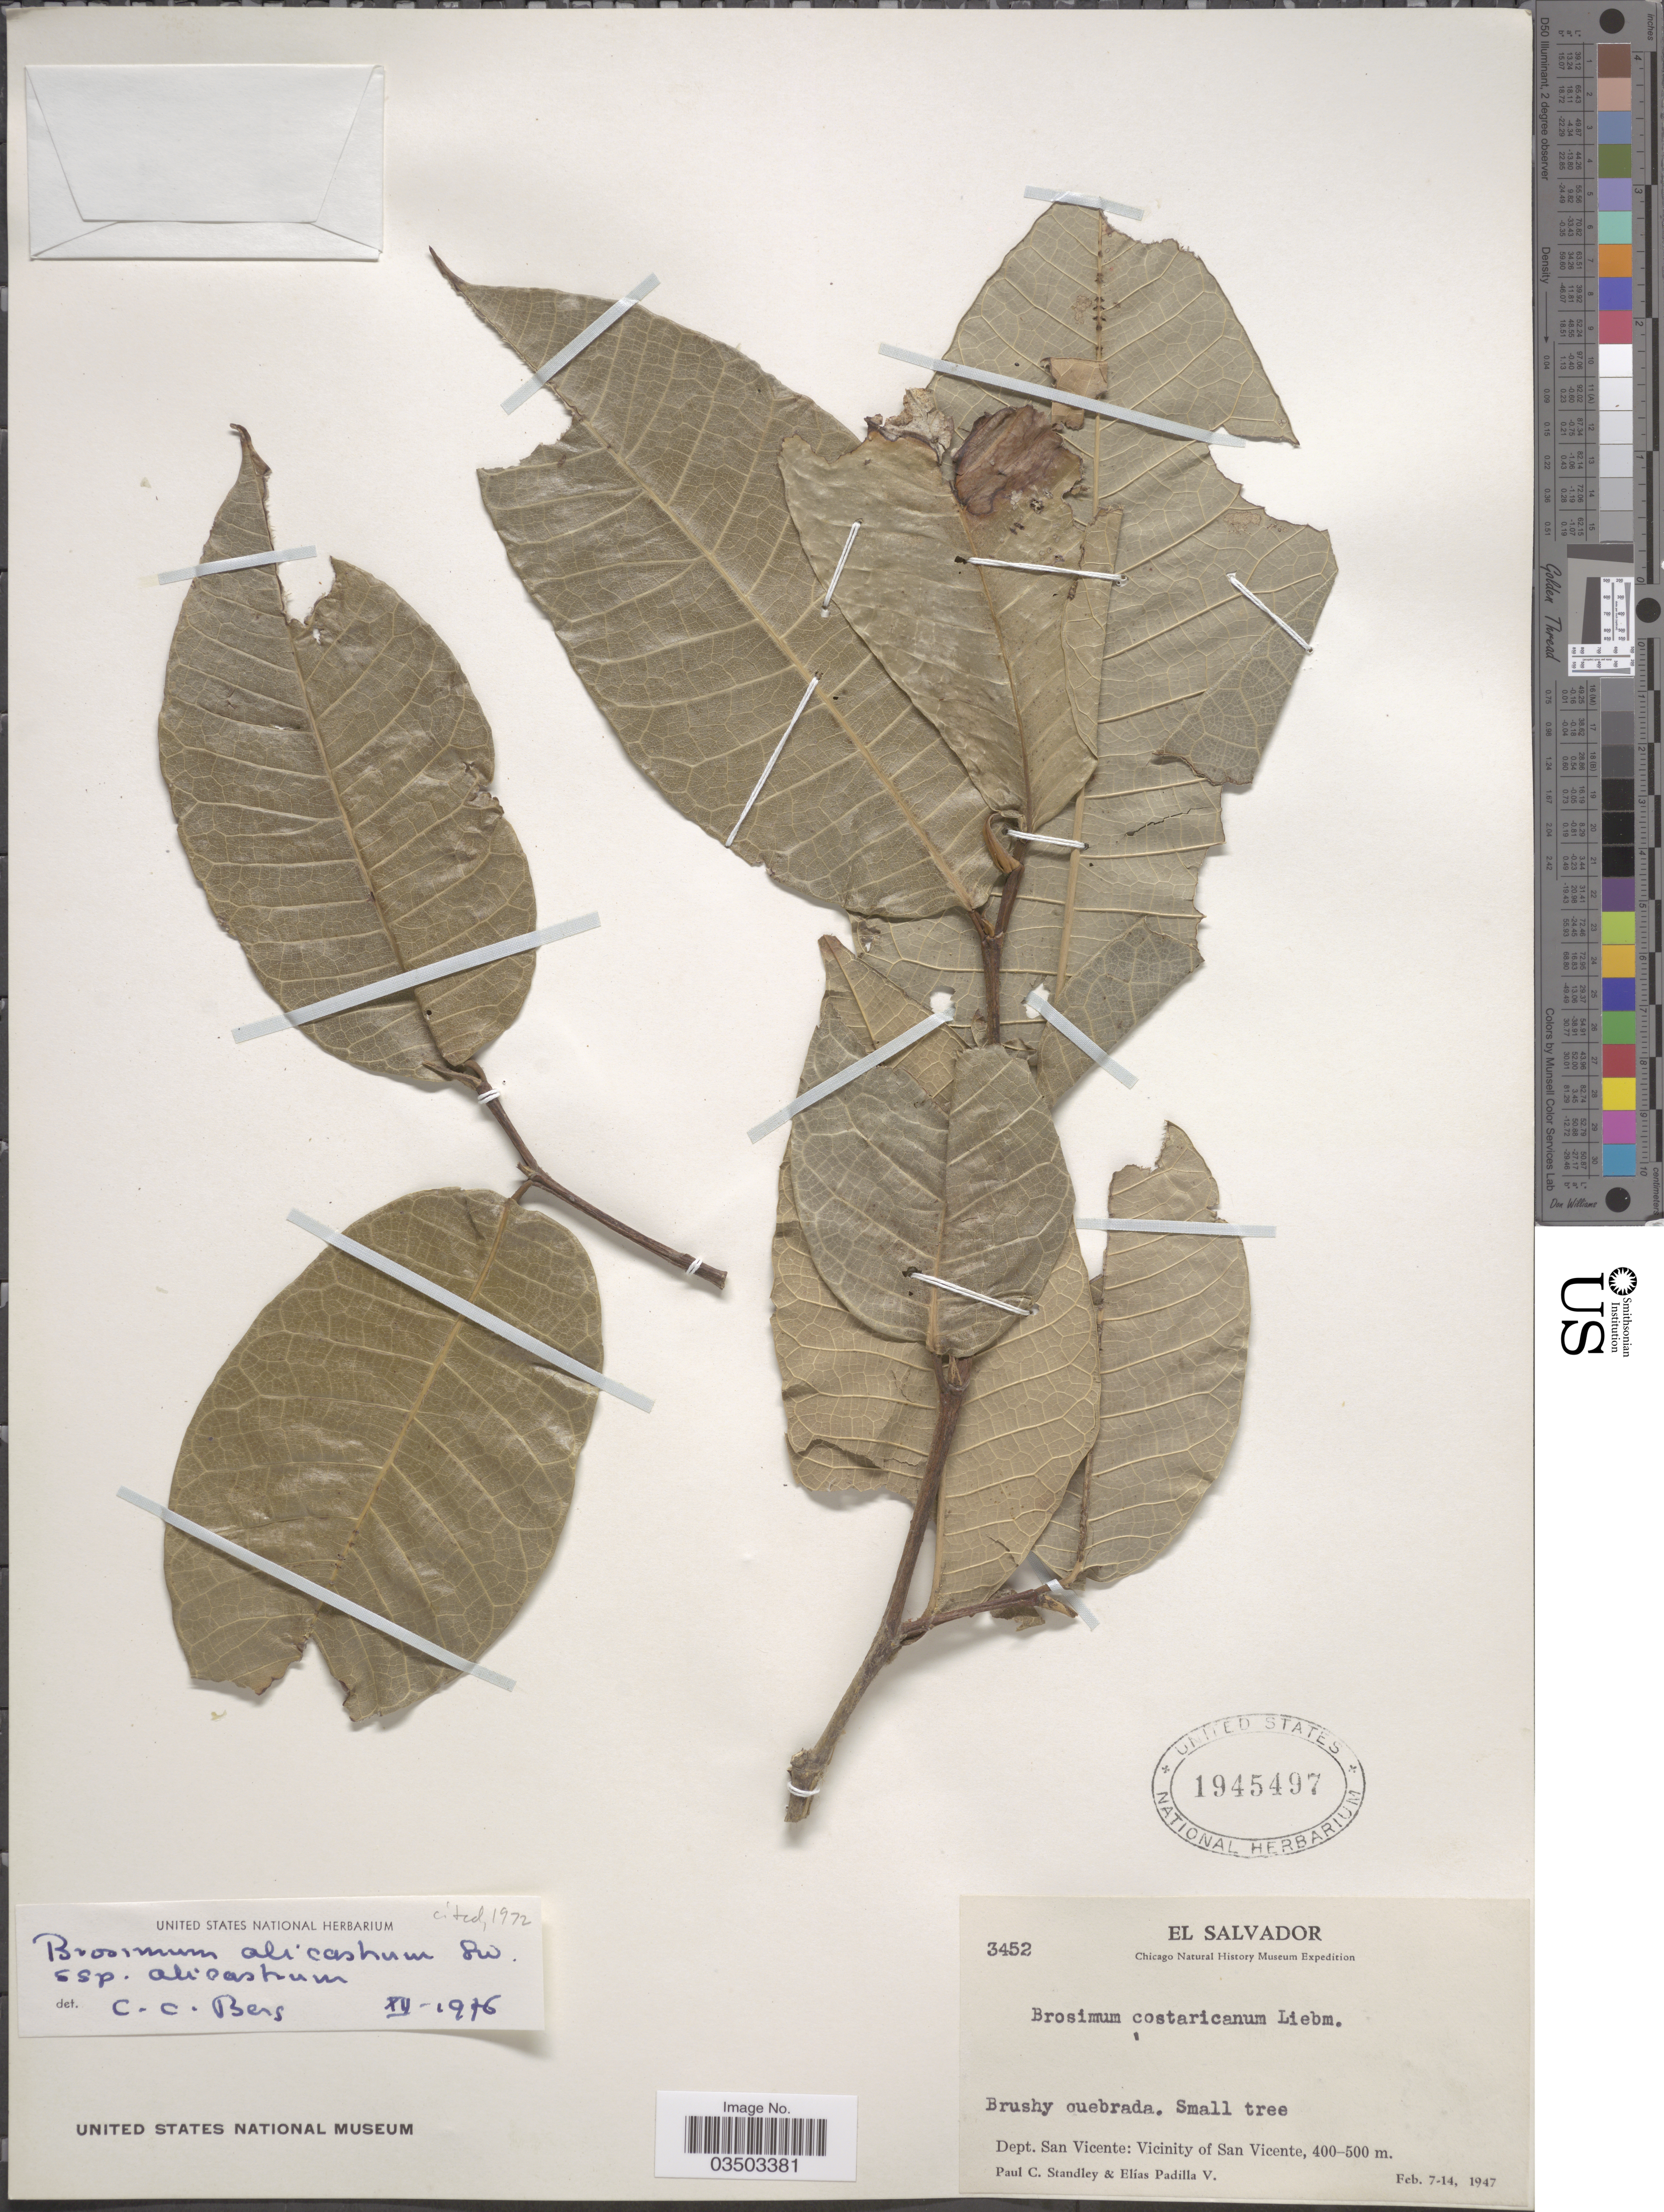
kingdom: Plantae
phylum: Tracheophyta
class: Magnoliopsida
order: Rosales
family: Moraceae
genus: Brosimum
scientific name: Brosimum alicastrum subsp. alicastrum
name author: Sw.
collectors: P. C. Standley & E. Padilla V.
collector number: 3452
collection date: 1947-02-07/1947-02-14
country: El Salvador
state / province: San Vincente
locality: Dept. San Vicente: Vicinity of San Vicente.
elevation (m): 400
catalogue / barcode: US 1945497